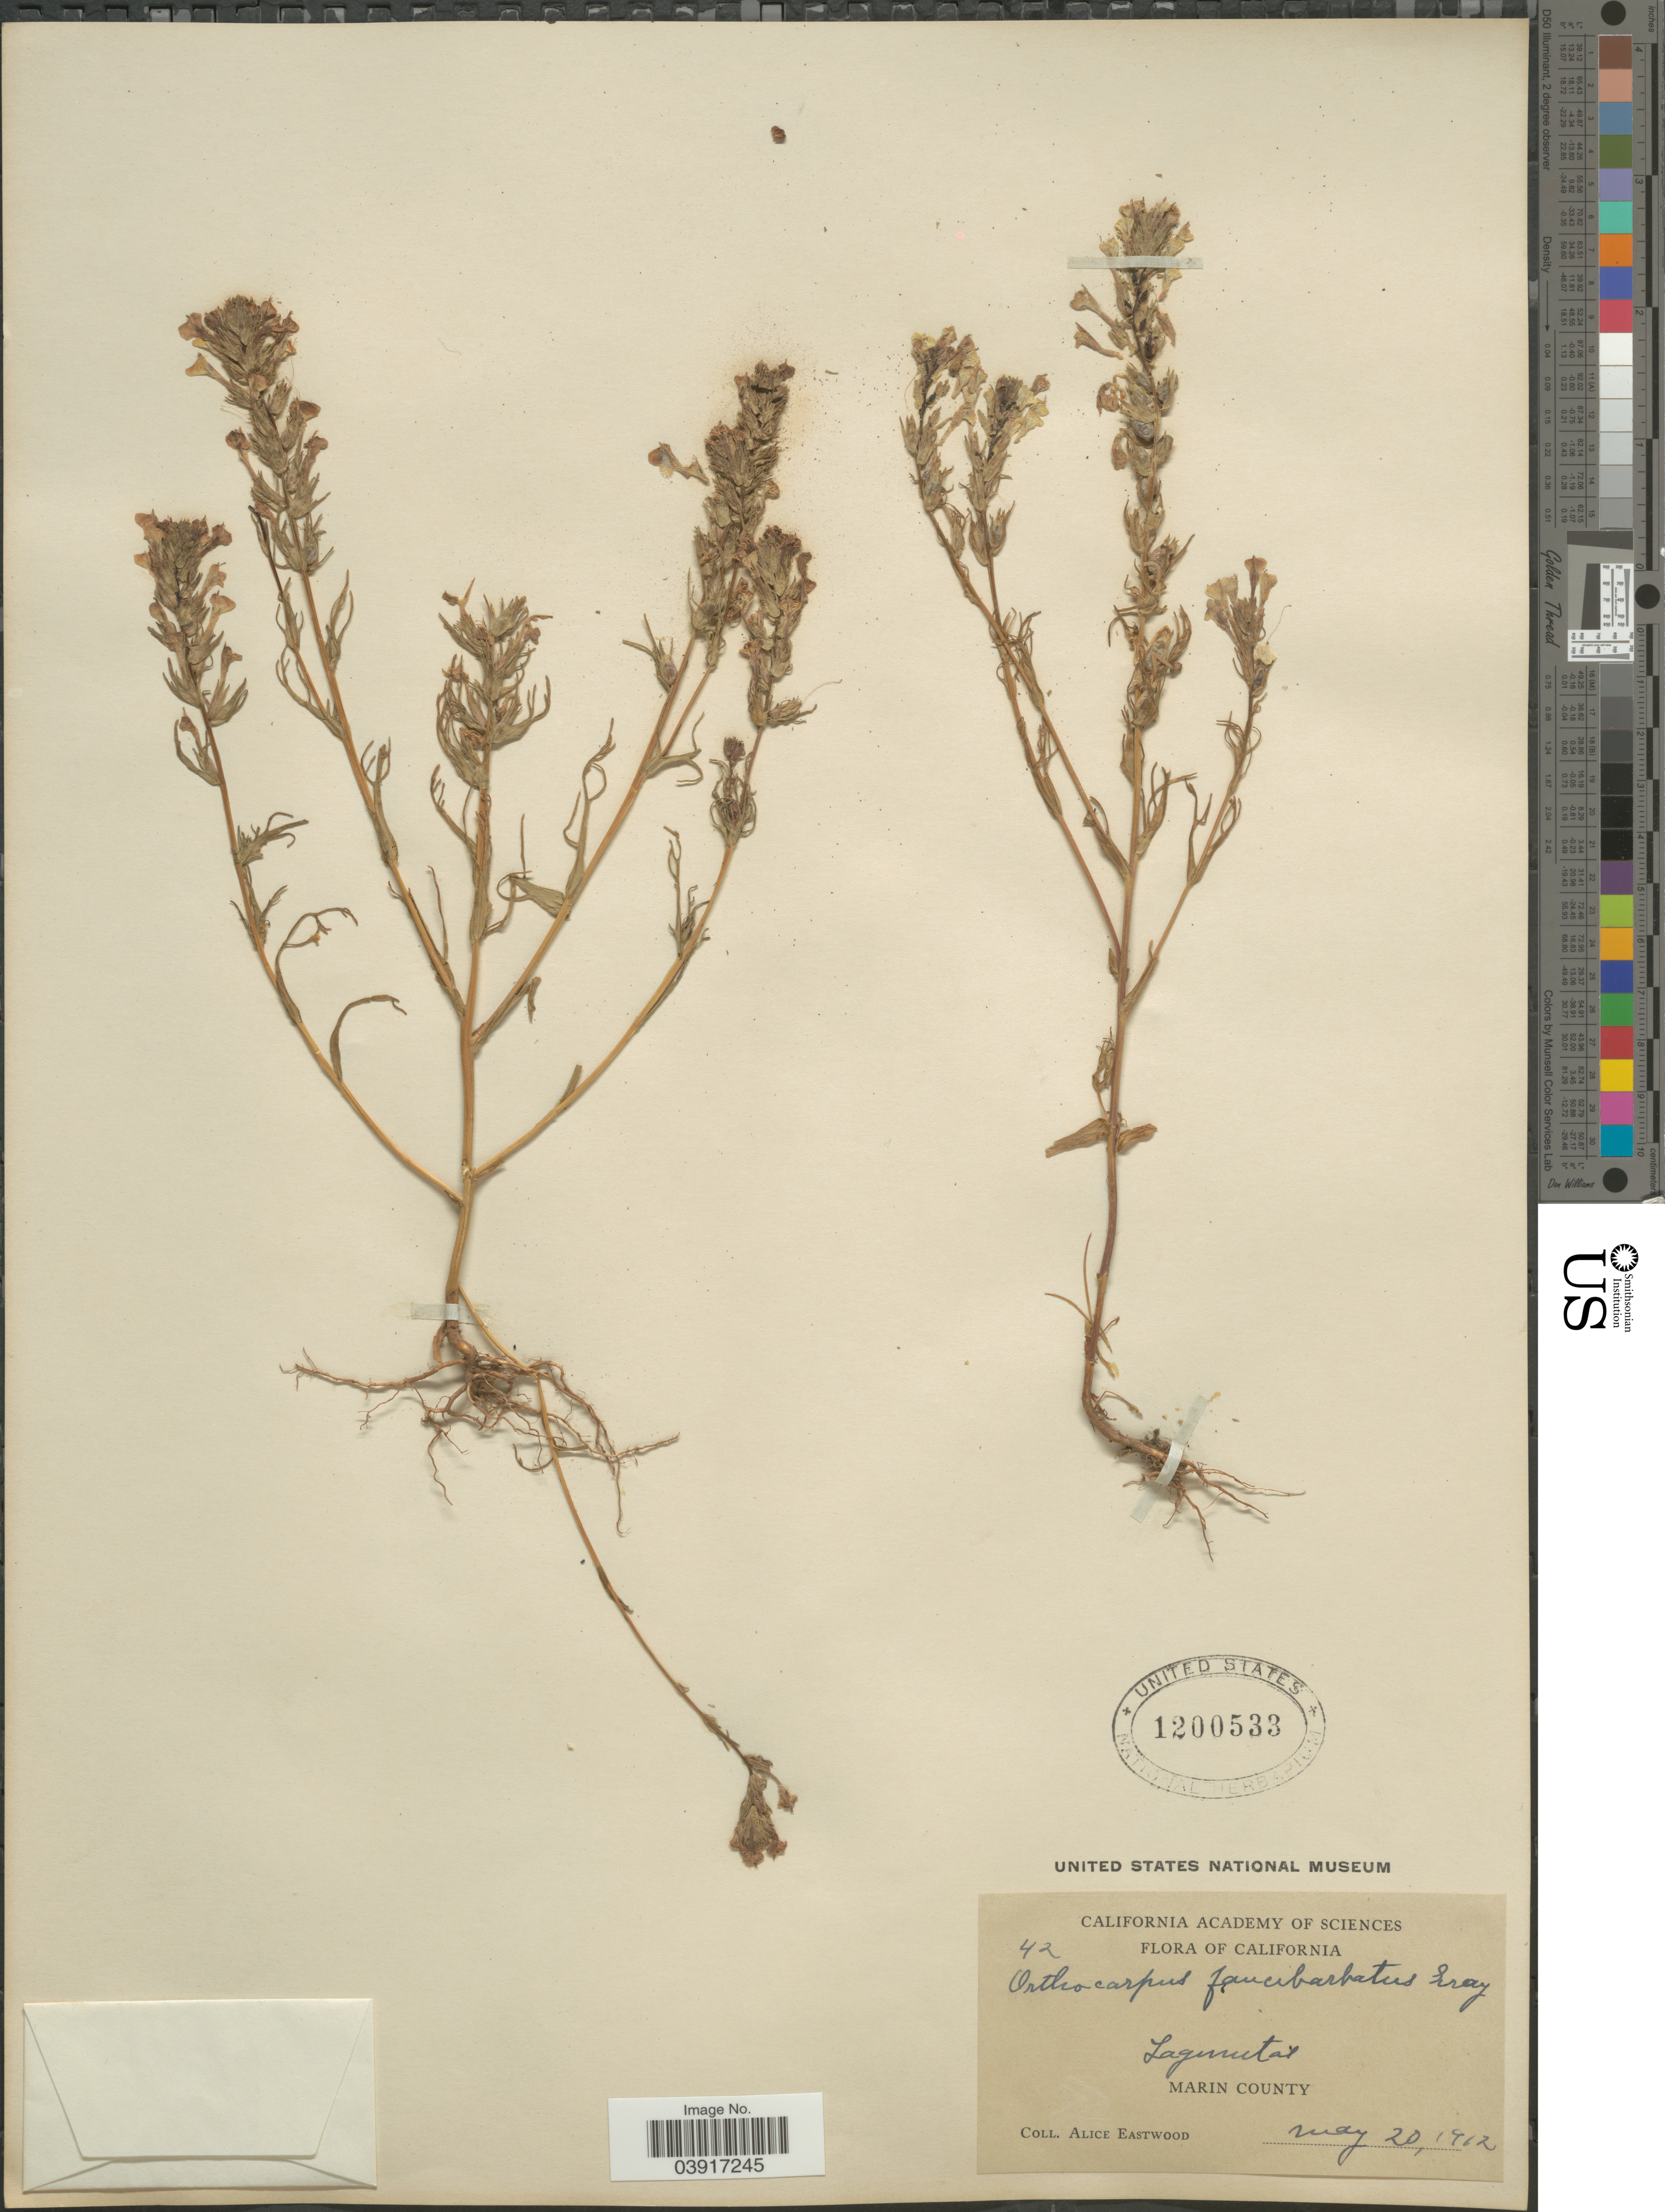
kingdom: Plantae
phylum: Tracheophyta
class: Magnoliopsida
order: Lamiales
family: Orobanchaceae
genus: Orthocarpus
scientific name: Orthocarpus faucibarbatus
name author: A. Gray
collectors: A. Eastwood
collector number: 42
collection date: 1912-05-20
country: United States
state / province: California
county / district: Marin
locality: Lagunitas. Marin County.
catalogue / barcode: US 1200533